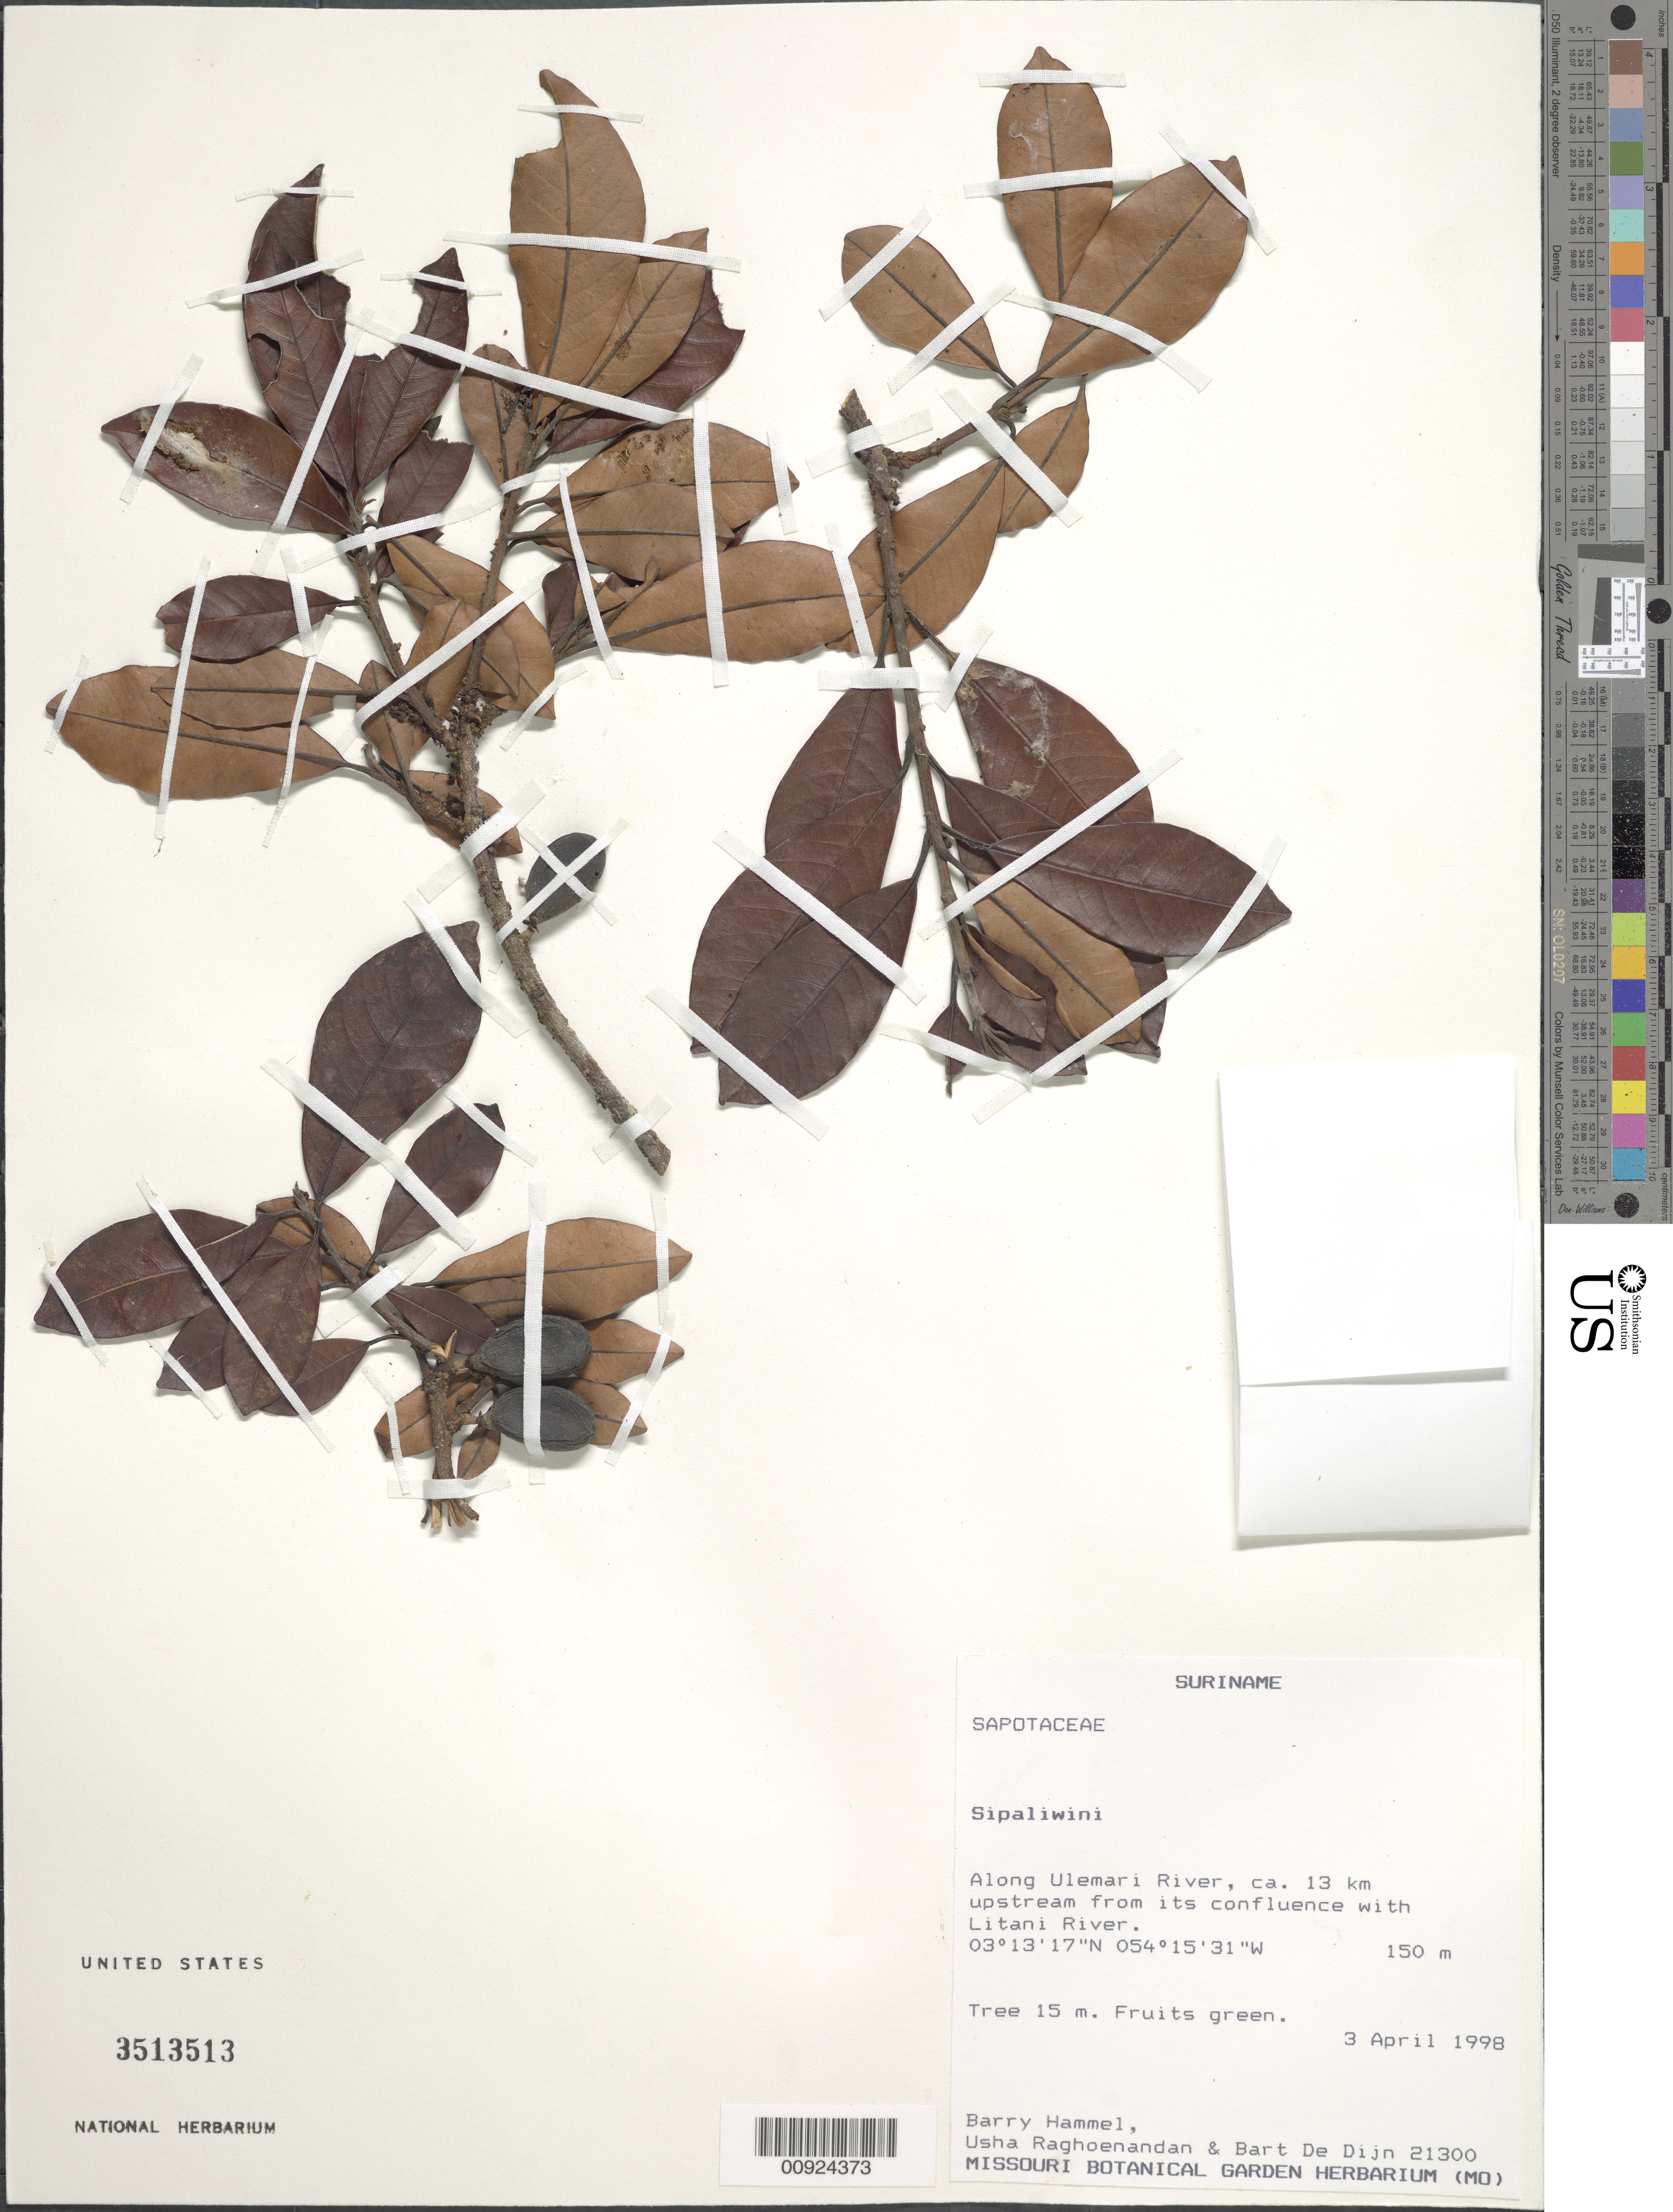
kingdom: Plantae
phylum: Tracheophyta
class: Magnoliopsida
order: Ericales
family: Sapotaceae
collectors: B. Hammel, U. Raghoenandan & B. de Dijn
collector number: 21300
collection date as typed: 3-Apr-98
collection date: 1998-04-03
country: Suriname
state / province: Sipaliwini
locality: Ulemari R., 13 km upstream from confl. with Litani R.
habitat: Along river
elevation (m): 150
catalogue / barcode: US 3513513